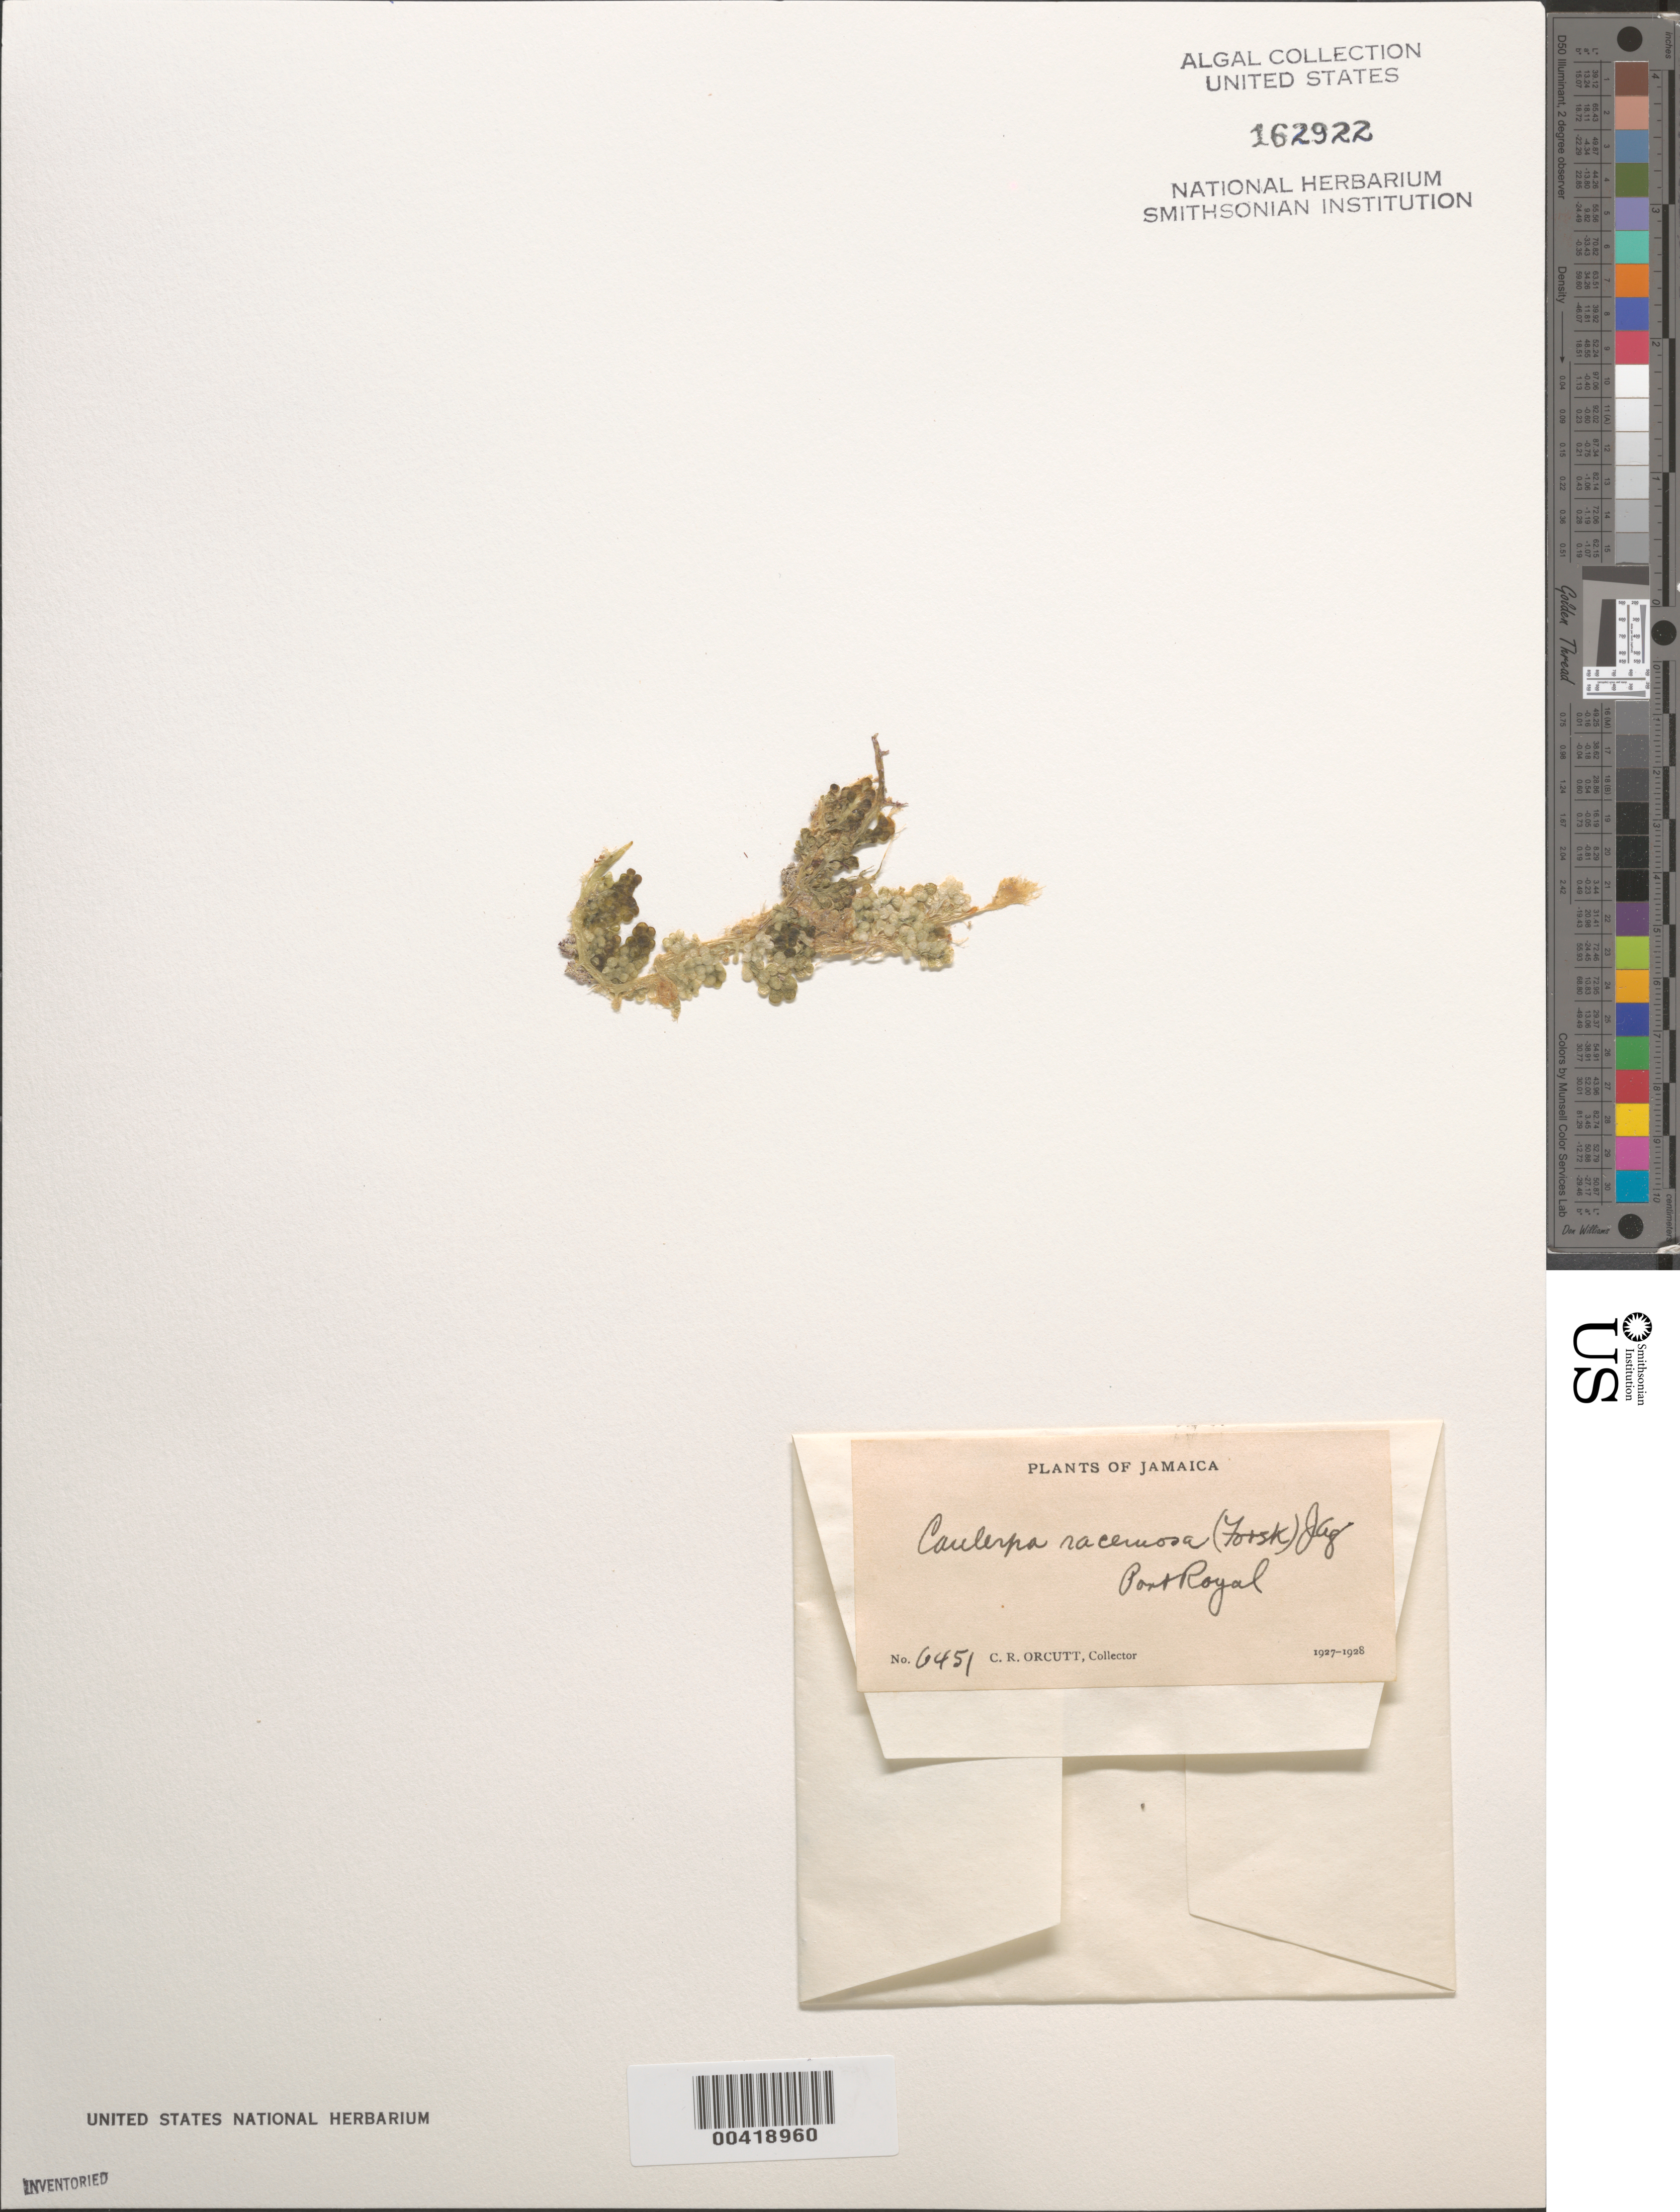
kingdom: Plantae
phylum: Chlorophyta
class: Ulvophyceae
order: Bryopsidales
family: Caulerpaceae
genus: Caulerpa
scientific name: Caulerpa racemosa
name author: (Forssk.) J. Agardh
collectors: C. R. Orcutt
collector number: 6451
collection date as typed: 1927 OR -- --- 1928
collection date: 1927 or 1928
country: Jamaica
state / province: Kingston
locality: Port royal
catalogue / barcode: US 162922